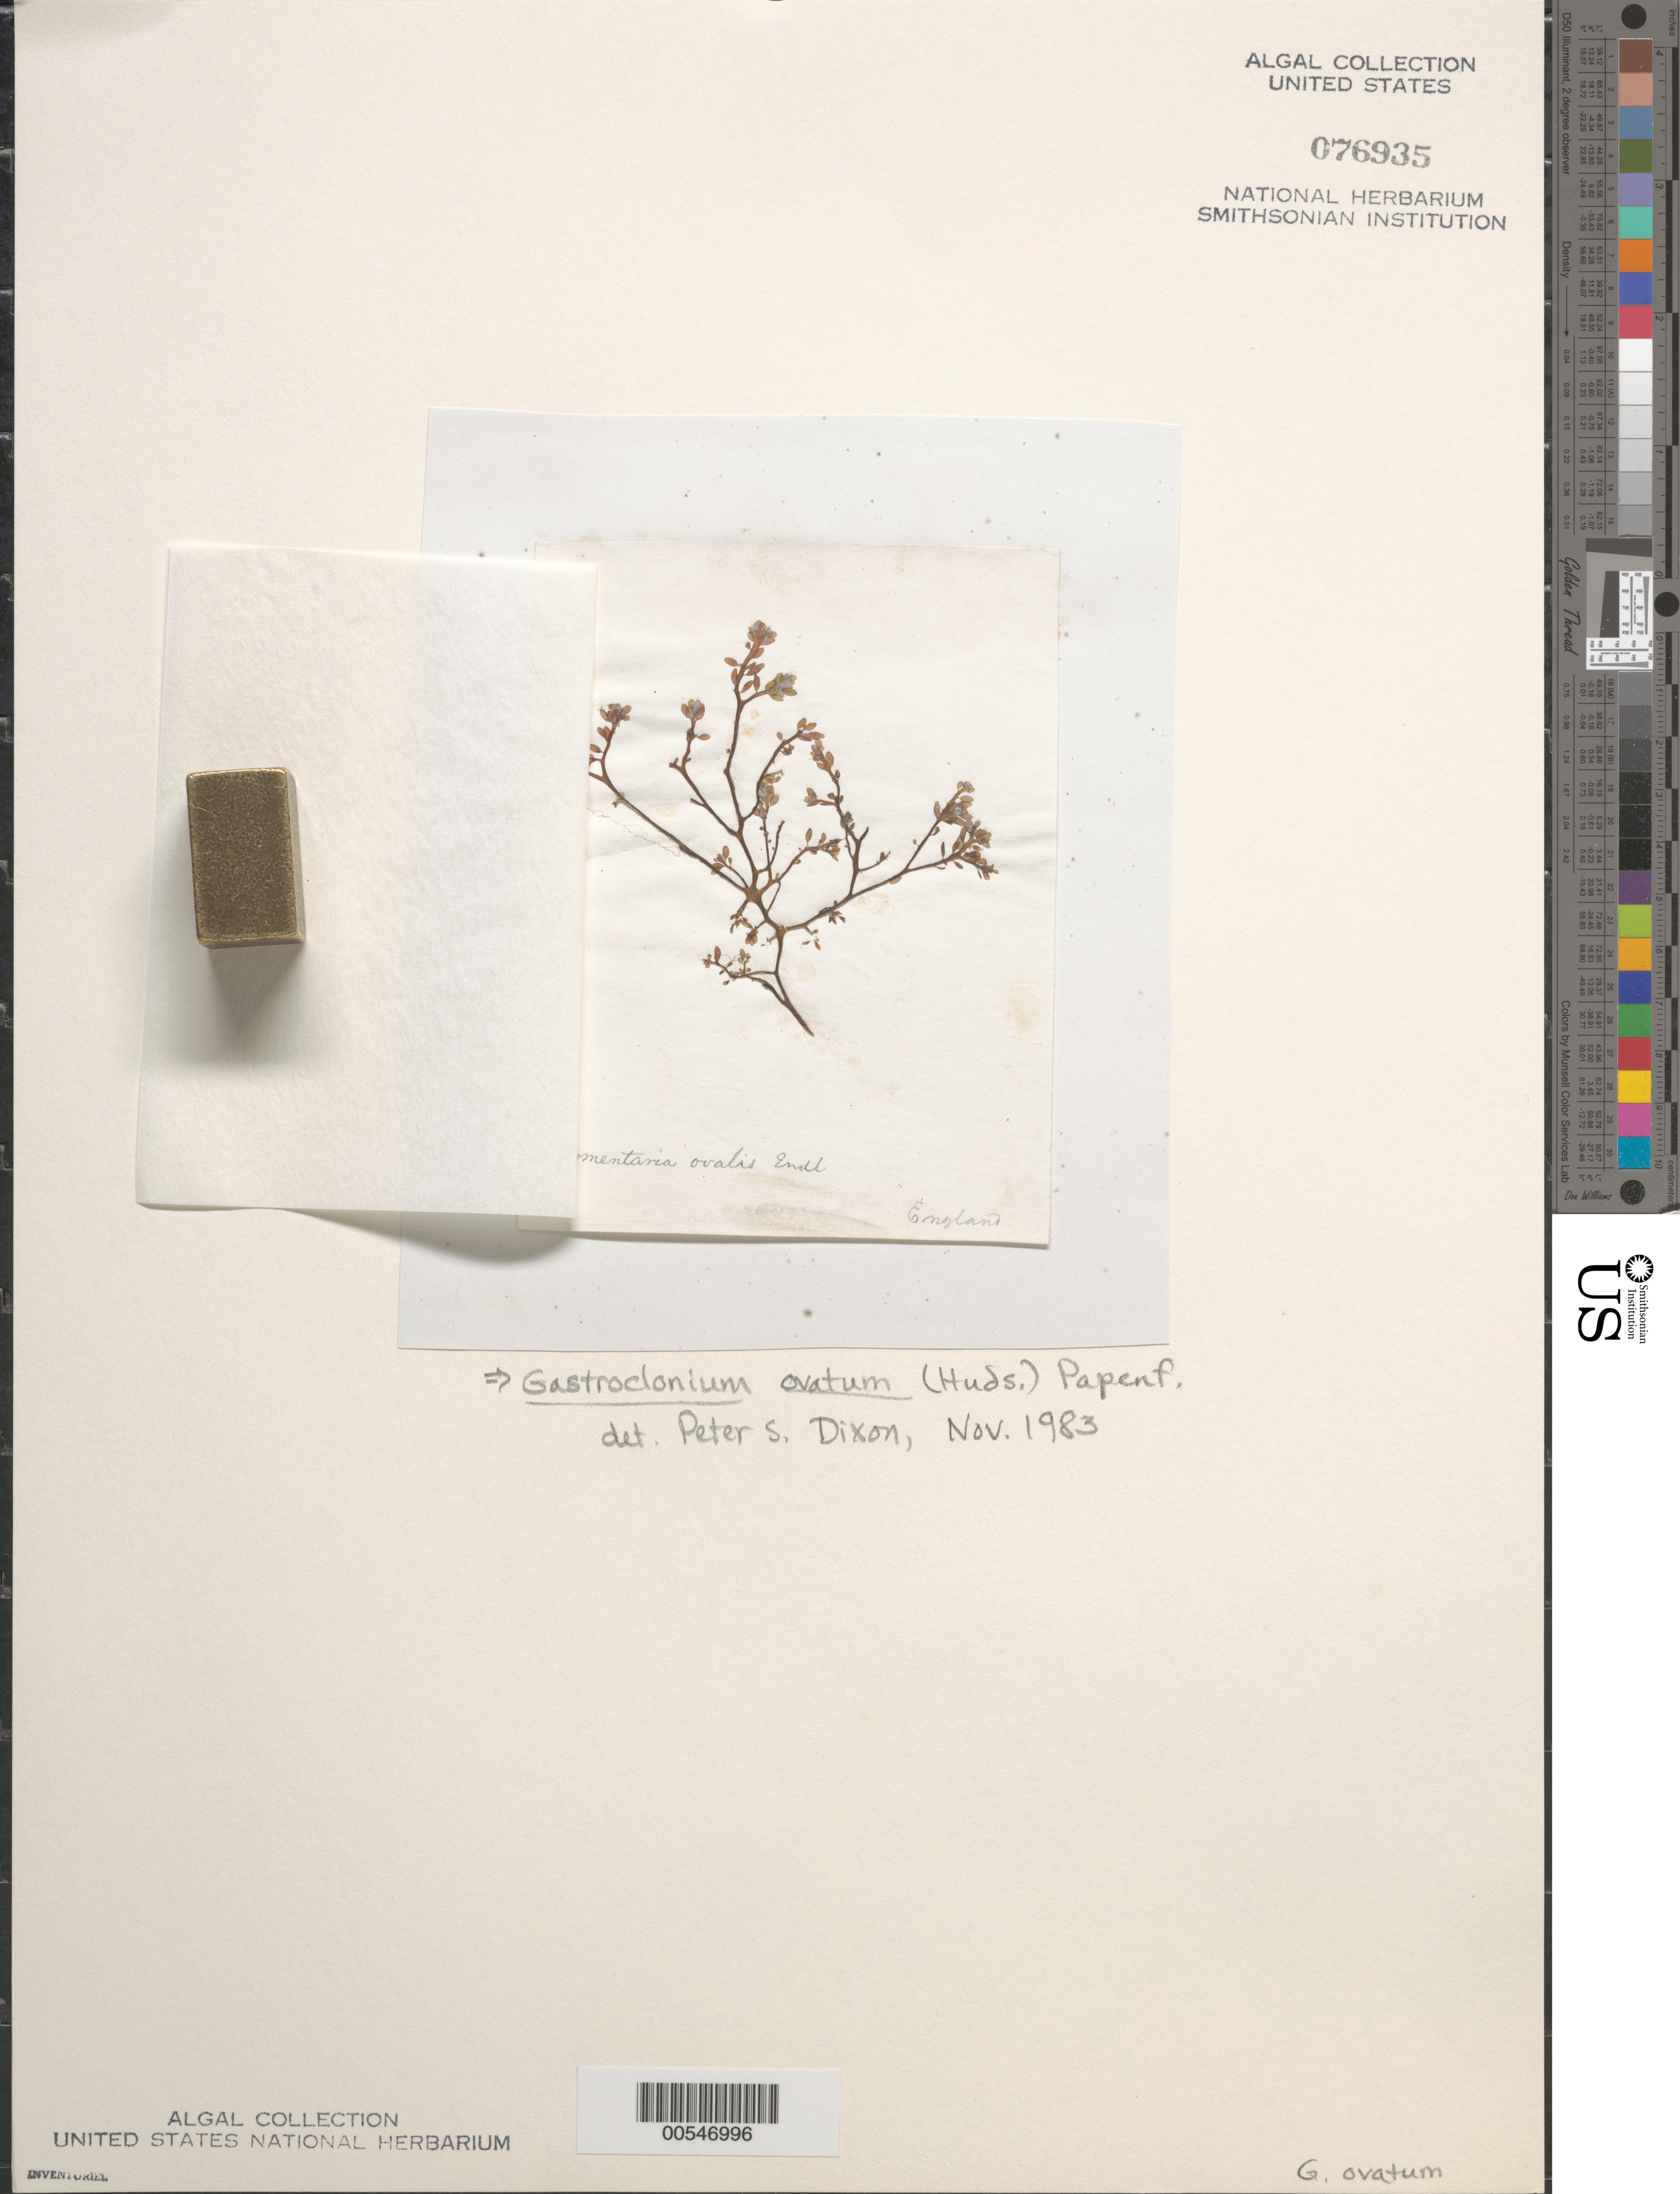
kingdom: Plantae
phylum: Rhodophyta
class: Florideophyceae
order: Rhodymeniales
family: Champiaceae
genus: Gastroclonium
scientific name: Gastroclonium ovatum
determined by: Dixon, P. S.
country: United Kingdom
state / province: England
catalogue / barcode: US 76935